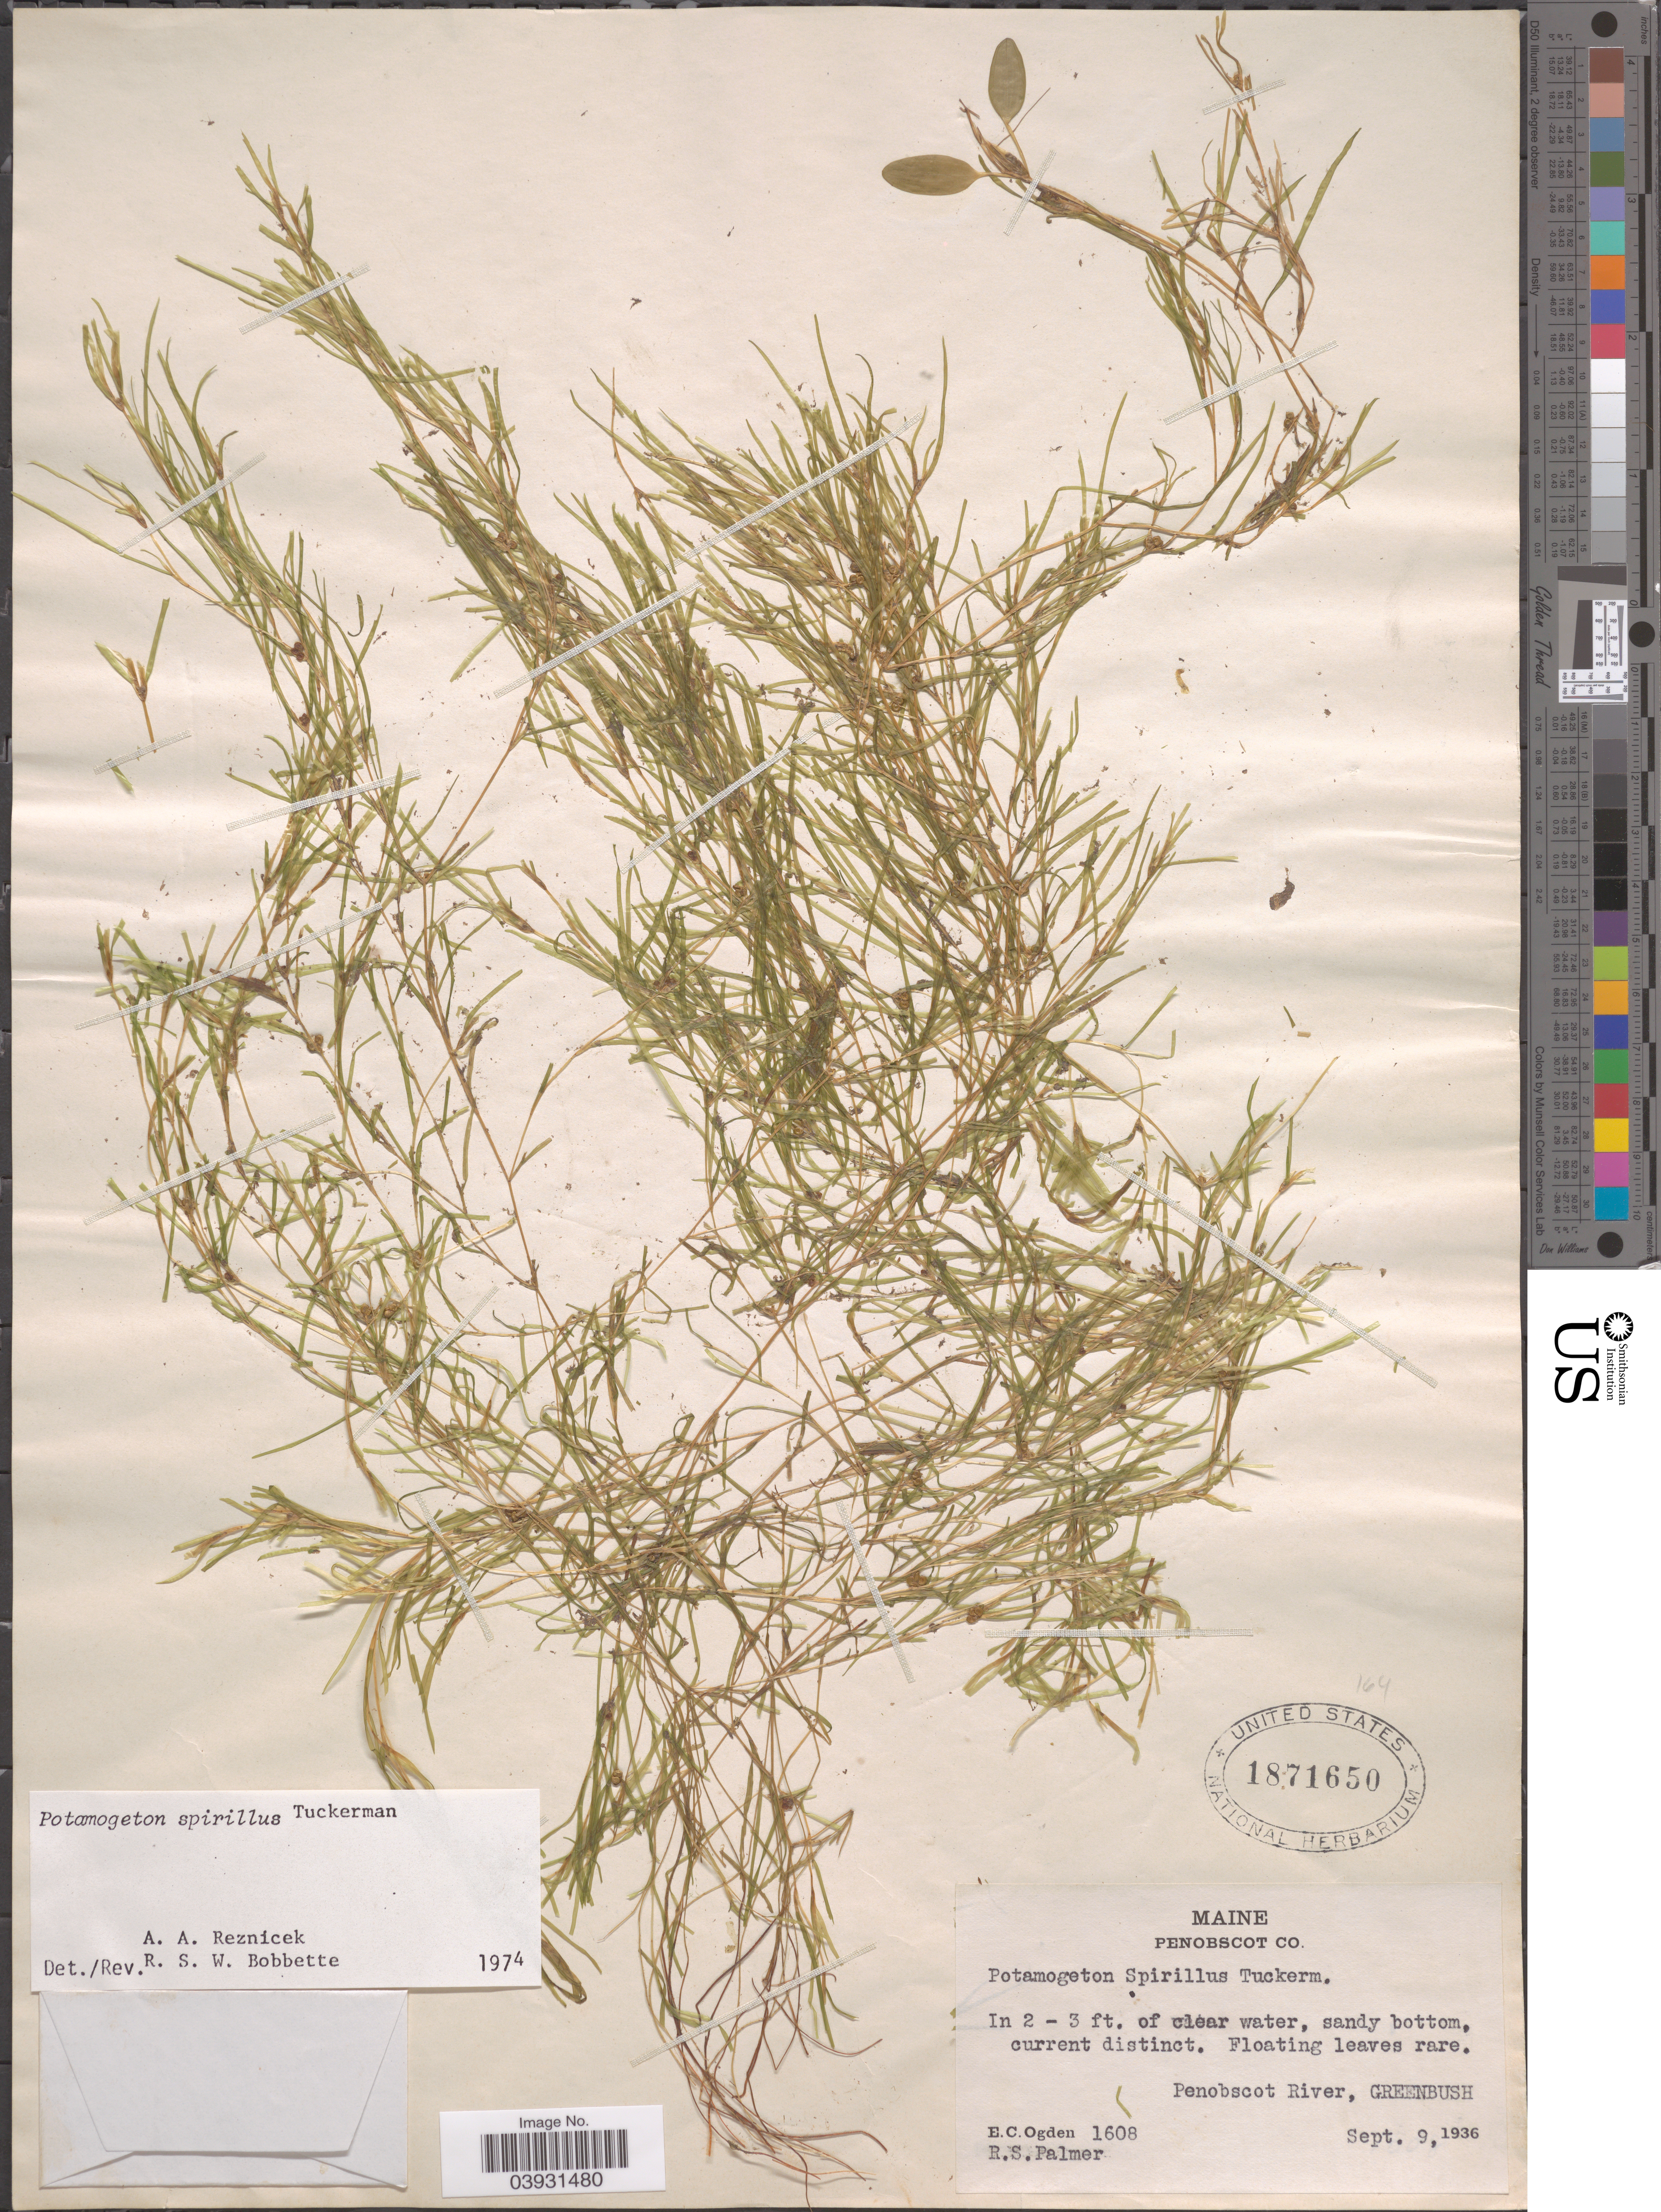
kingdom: Plantae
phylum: Tracheophyta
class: Liliopsida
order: Alismatales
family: Potamogetonaceae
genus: Potamogeton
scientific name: Potamogeton spirillus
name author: Tuck.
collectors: E. Ogden & R. Palmer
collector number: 1608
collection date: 1936-09-09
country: United States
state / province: Maine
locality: Penobscot Co. Penobscot River, Greenbush.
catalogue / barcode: US 1871650